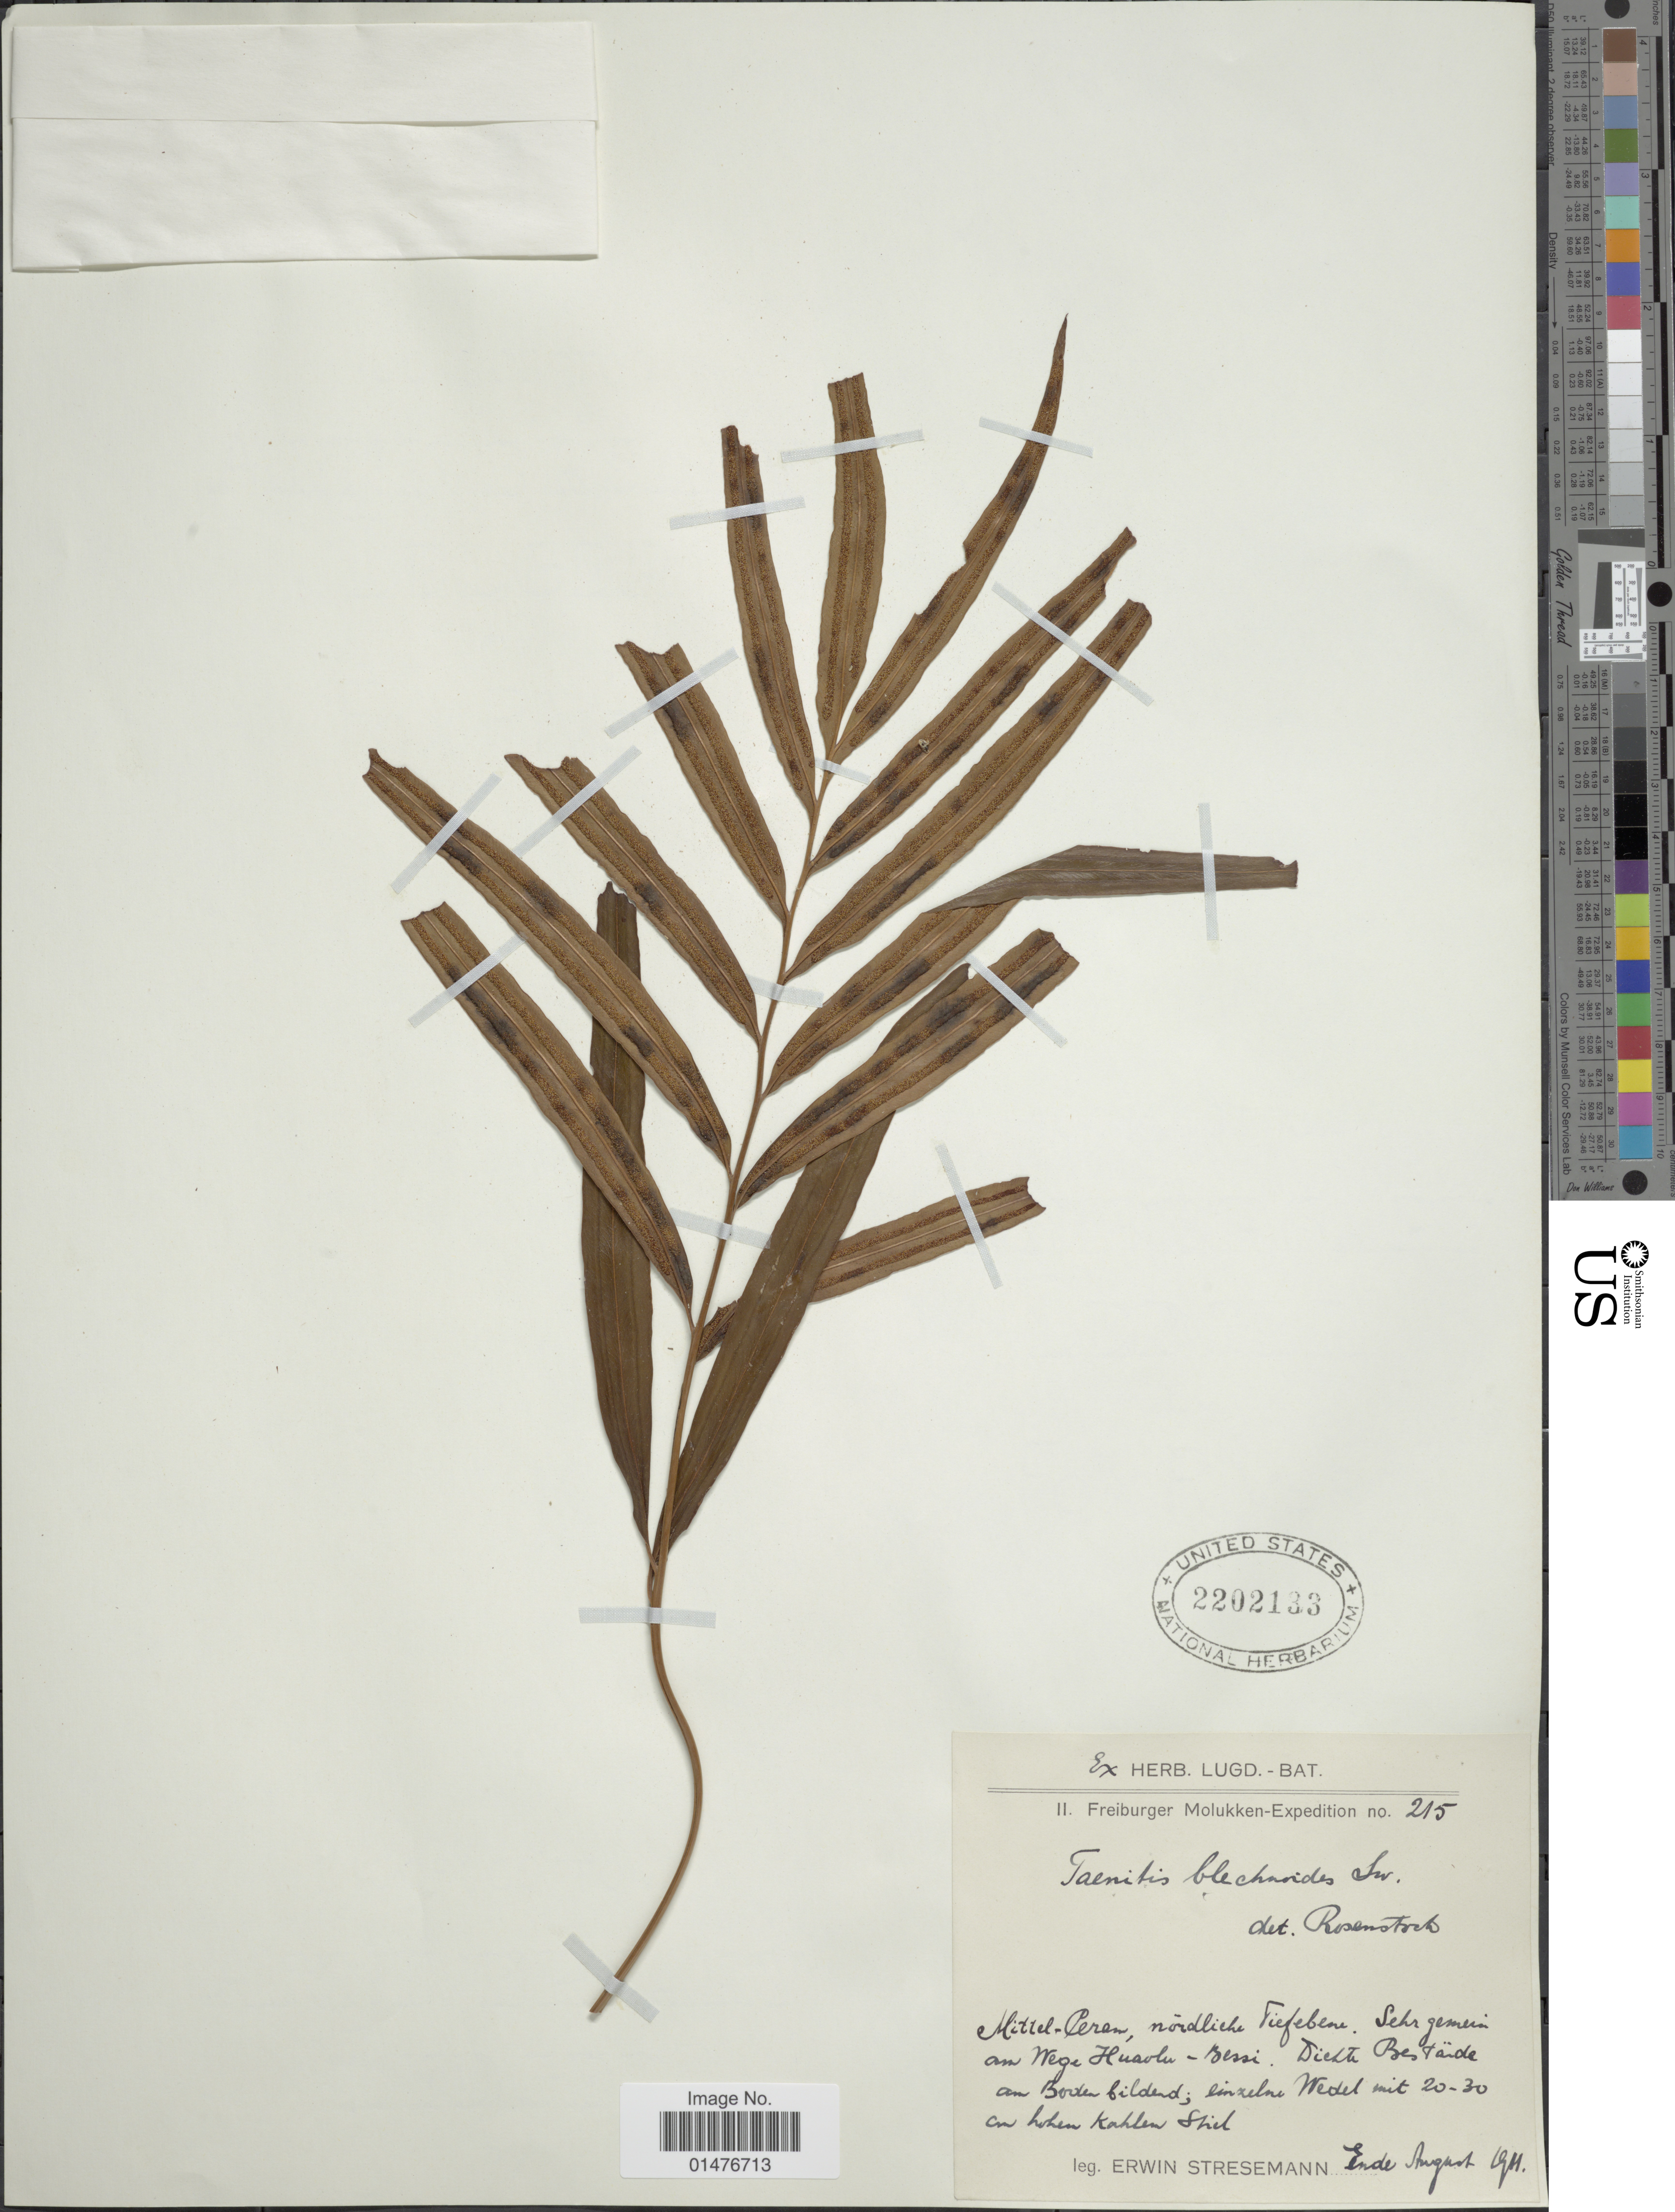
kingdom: Plantae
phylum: Tracheophyta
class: Polypodiopsida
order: Polypodiales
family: Pteridaceae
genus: Taenitis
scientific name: Taenitis blechnoides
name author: (Willd.) Sw.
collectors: E. Stresemann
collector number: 215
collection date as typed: Ende August 1911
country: Indonesia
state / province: Maluku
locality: Hittel-Ceran, nordliche Tiefebene, Sehr yemeen am Wege Huaolu-Bessi [interpreted]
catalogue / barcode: US 2202133